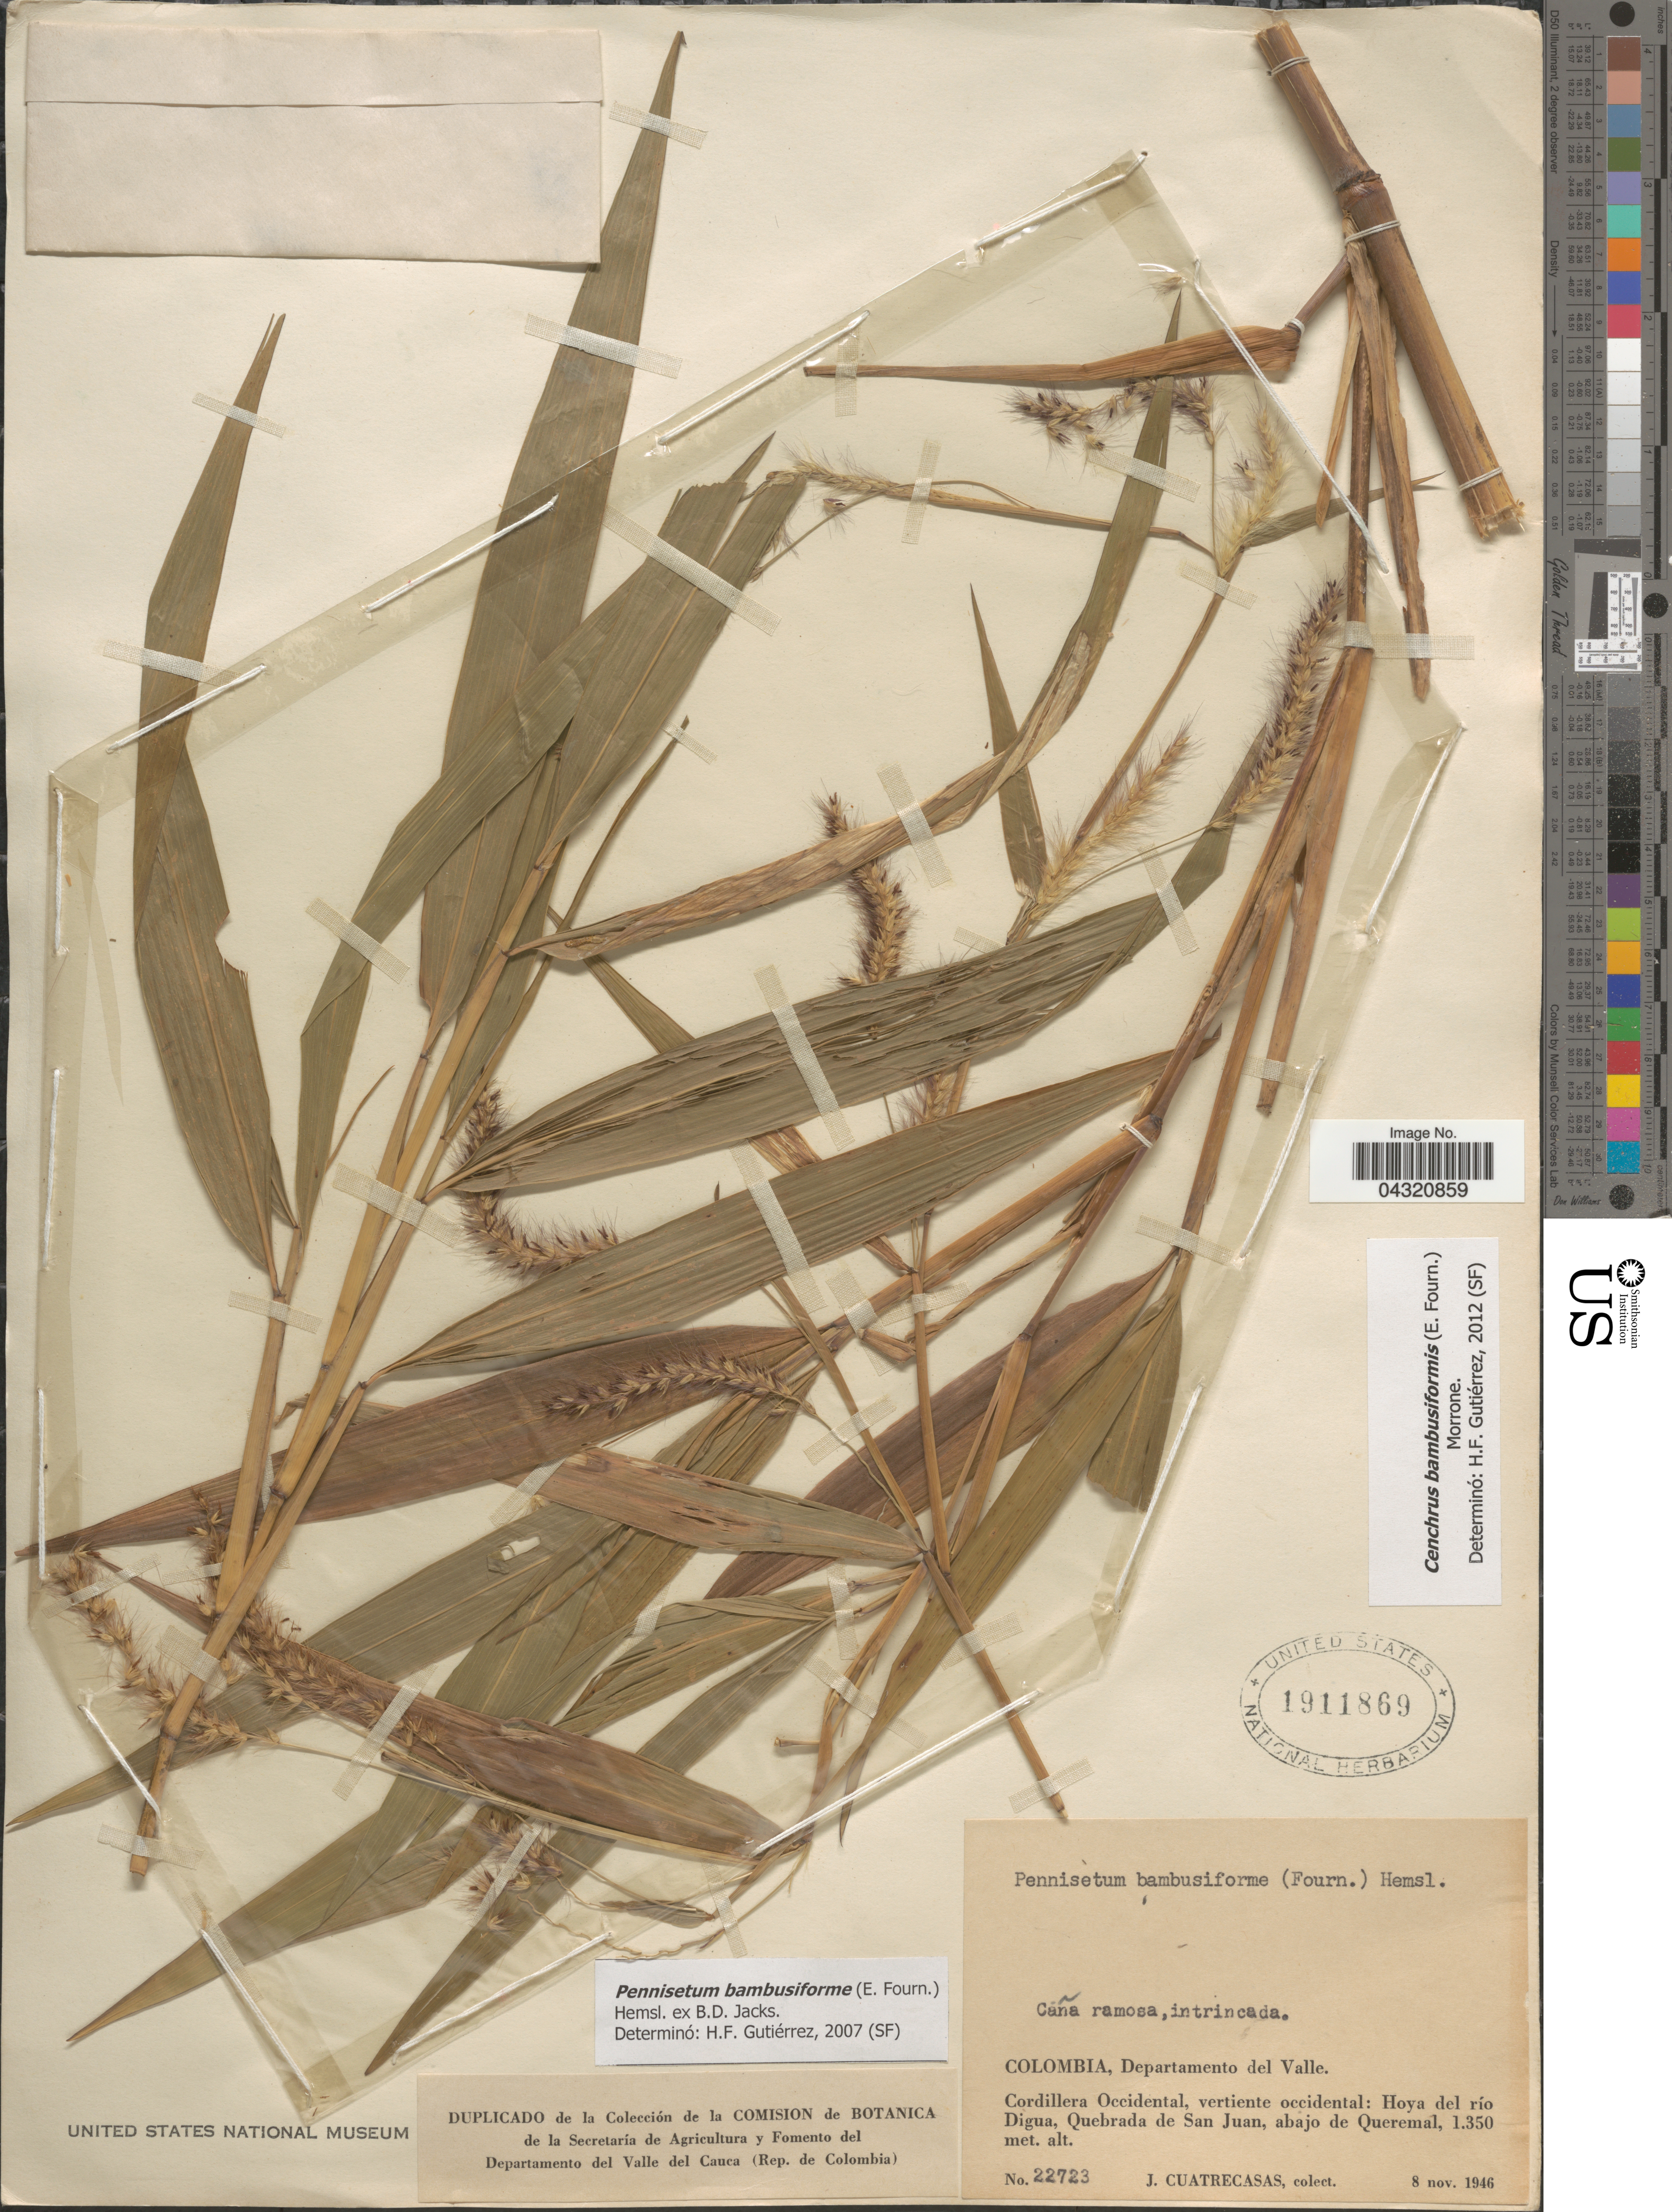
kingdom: Plantae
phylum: Tracheophyta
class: Liliopsida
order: Poales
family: Poaceae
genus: Cenchrus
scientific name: Cenchrus bambusiformis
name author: (E. Fourn.) Morrone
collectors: J. Cuatrecasas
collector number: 2273223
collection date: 1946-11-08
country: Colombia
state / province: Valle del Cauca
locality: Departamento del Valle. Cordillera Occidental, vertiente occidental: Hoya del río Digua, Quebrada de San Juan, abajo de Queremal.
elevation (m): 1350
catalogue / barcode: US 1911869